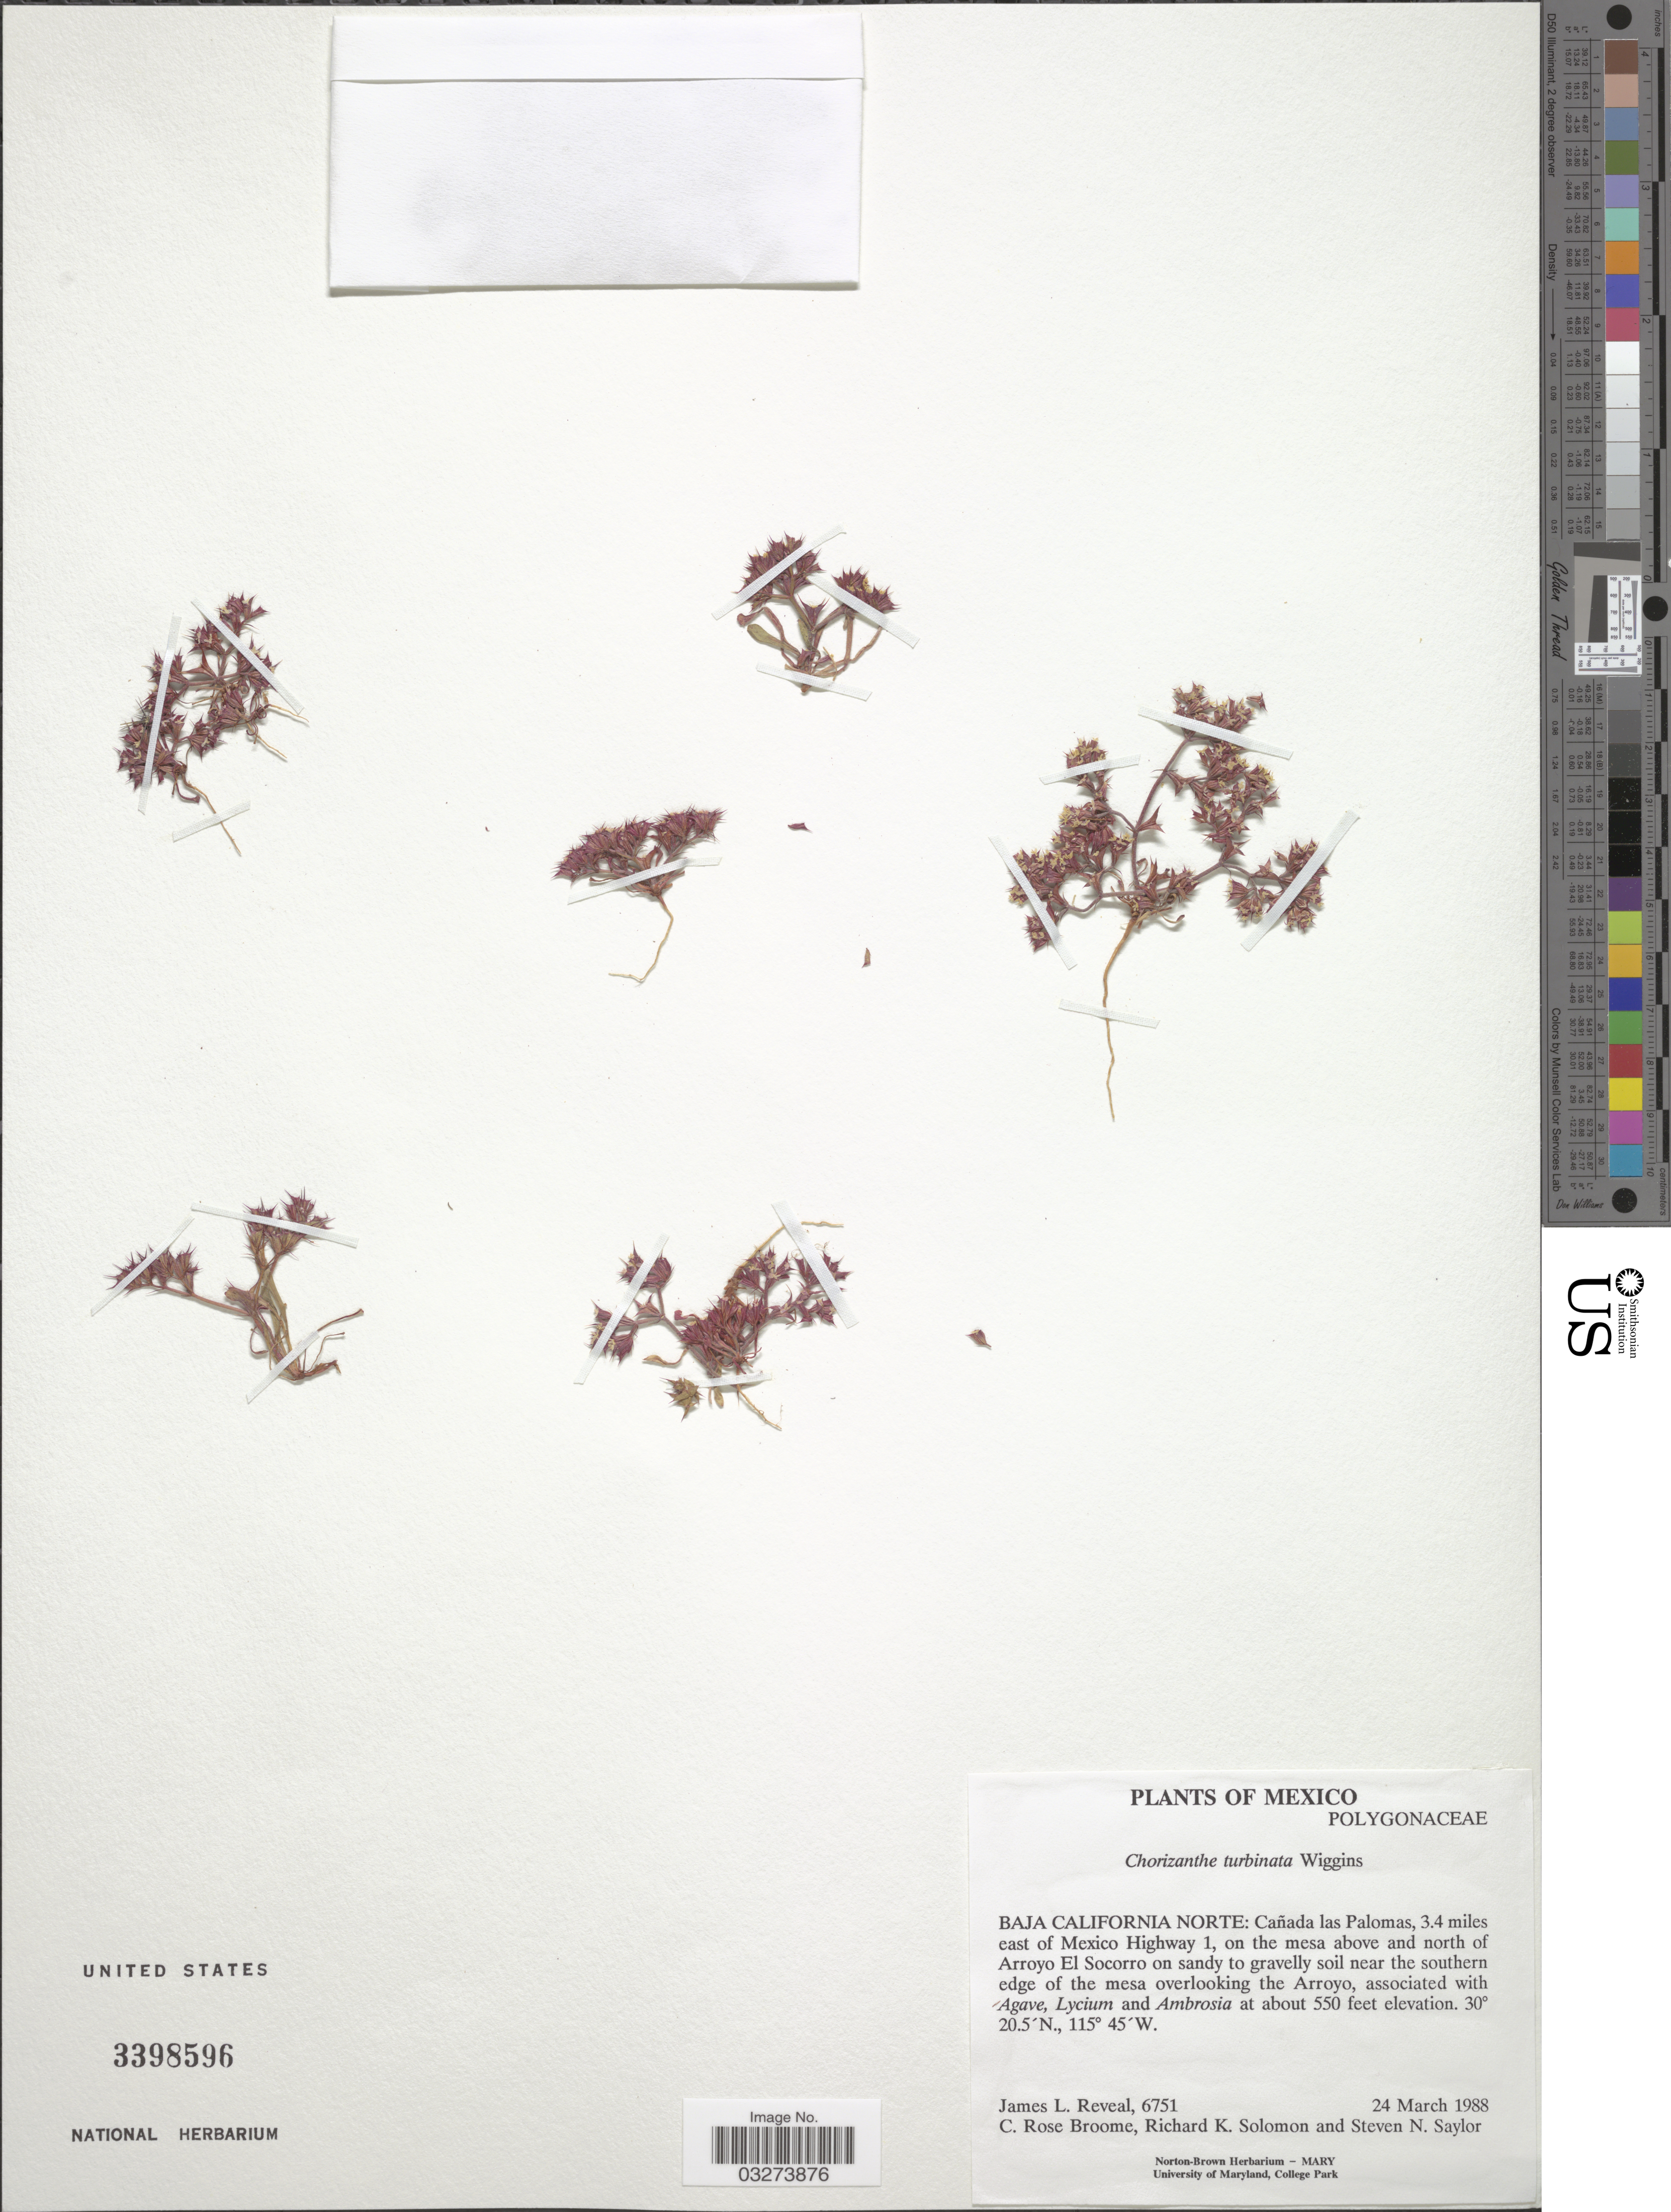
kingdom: Plantae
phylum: Tracheophyta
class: Magnoliopsida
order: Caryophyllales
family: Polygonaceae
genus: Chorizanthe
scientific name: Chorizanthe turbinata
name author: Wiggins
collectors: J. L. Reveal, C. R. Broome, R. Solomon & S. Saylor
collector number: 6751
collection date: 1988-03-24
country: Mexico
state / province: Baja California Norte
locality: Cañada las Palomas, 3.4 miles east of Mexico Highway 1, on the mesa above and north of Arroyo El Socorro on sandy to gravelly soil near the southern edge of the mesa overlooking the Arroyo.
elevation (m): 168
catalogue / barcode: US 3398596